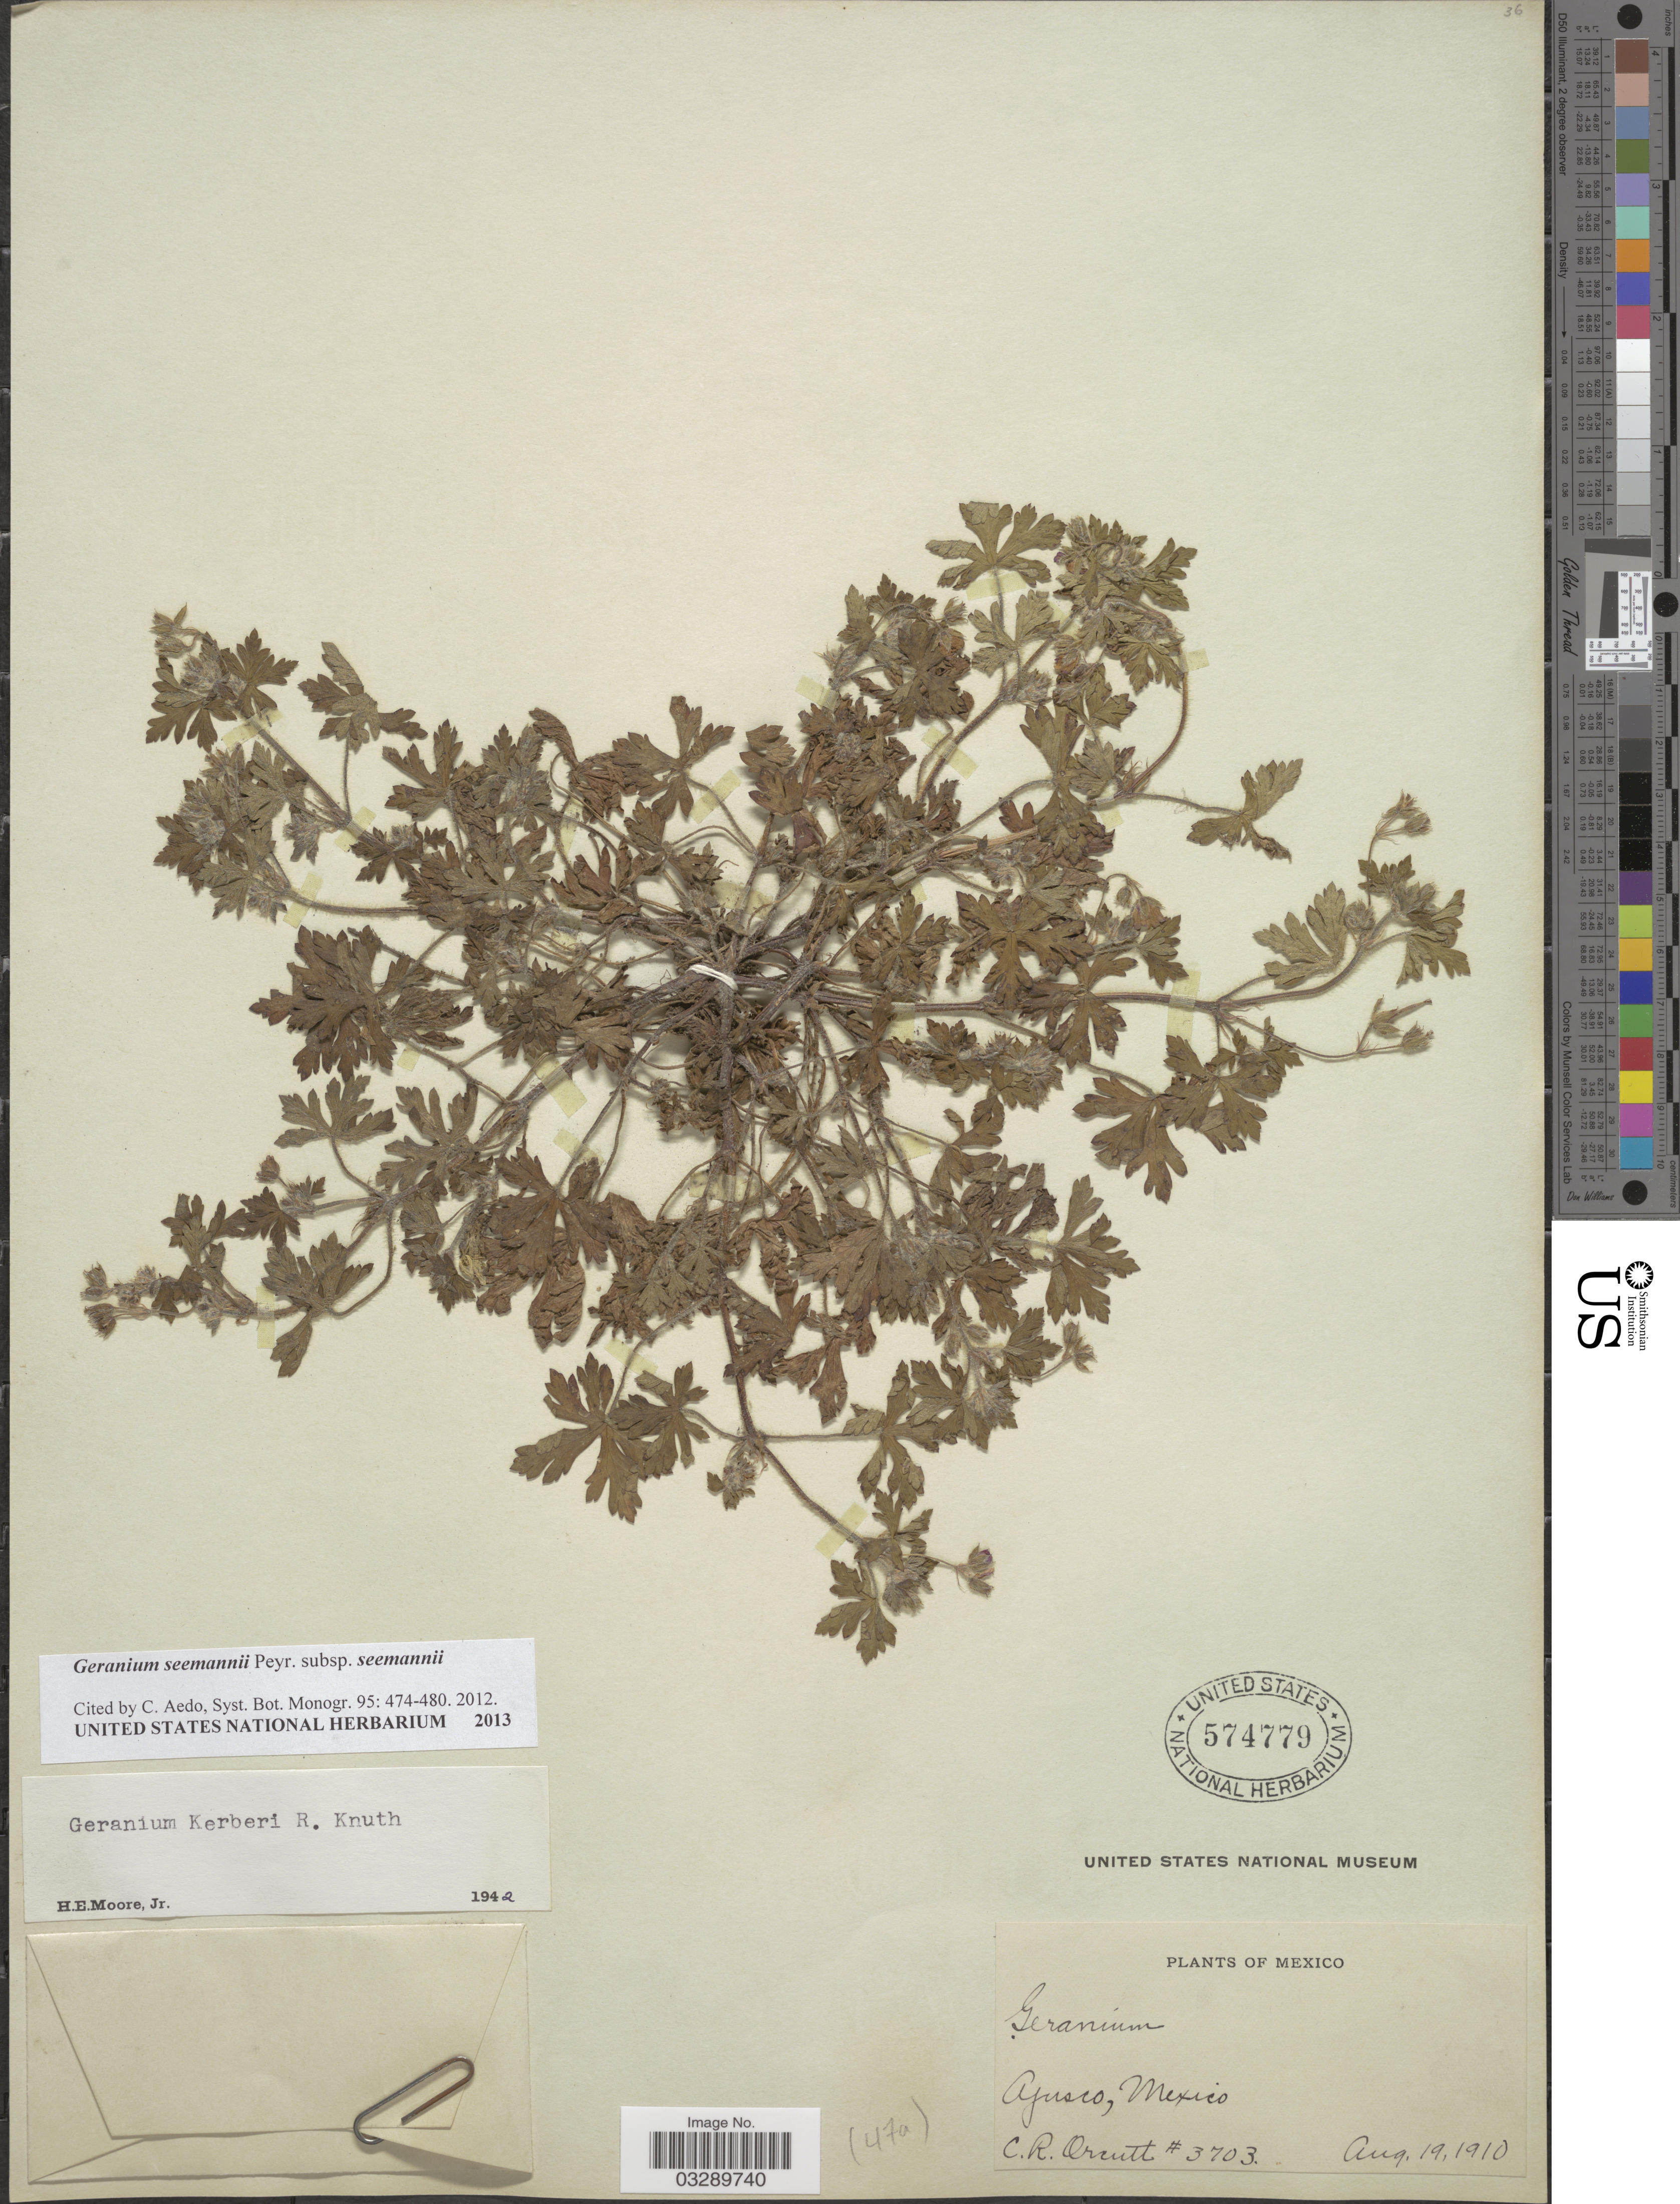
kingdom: Plantae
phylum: Tracheophyta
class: Magnoliopsida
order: Geraniales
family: Geraniaceae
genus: Geranium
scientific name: Geranium seemannii subsp. seemannii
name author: Peyr.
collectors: C. R. Orcutt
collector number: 3703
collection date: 1910-08-19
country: Mexico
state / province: México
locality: Ajusco.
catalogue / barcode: US 574779